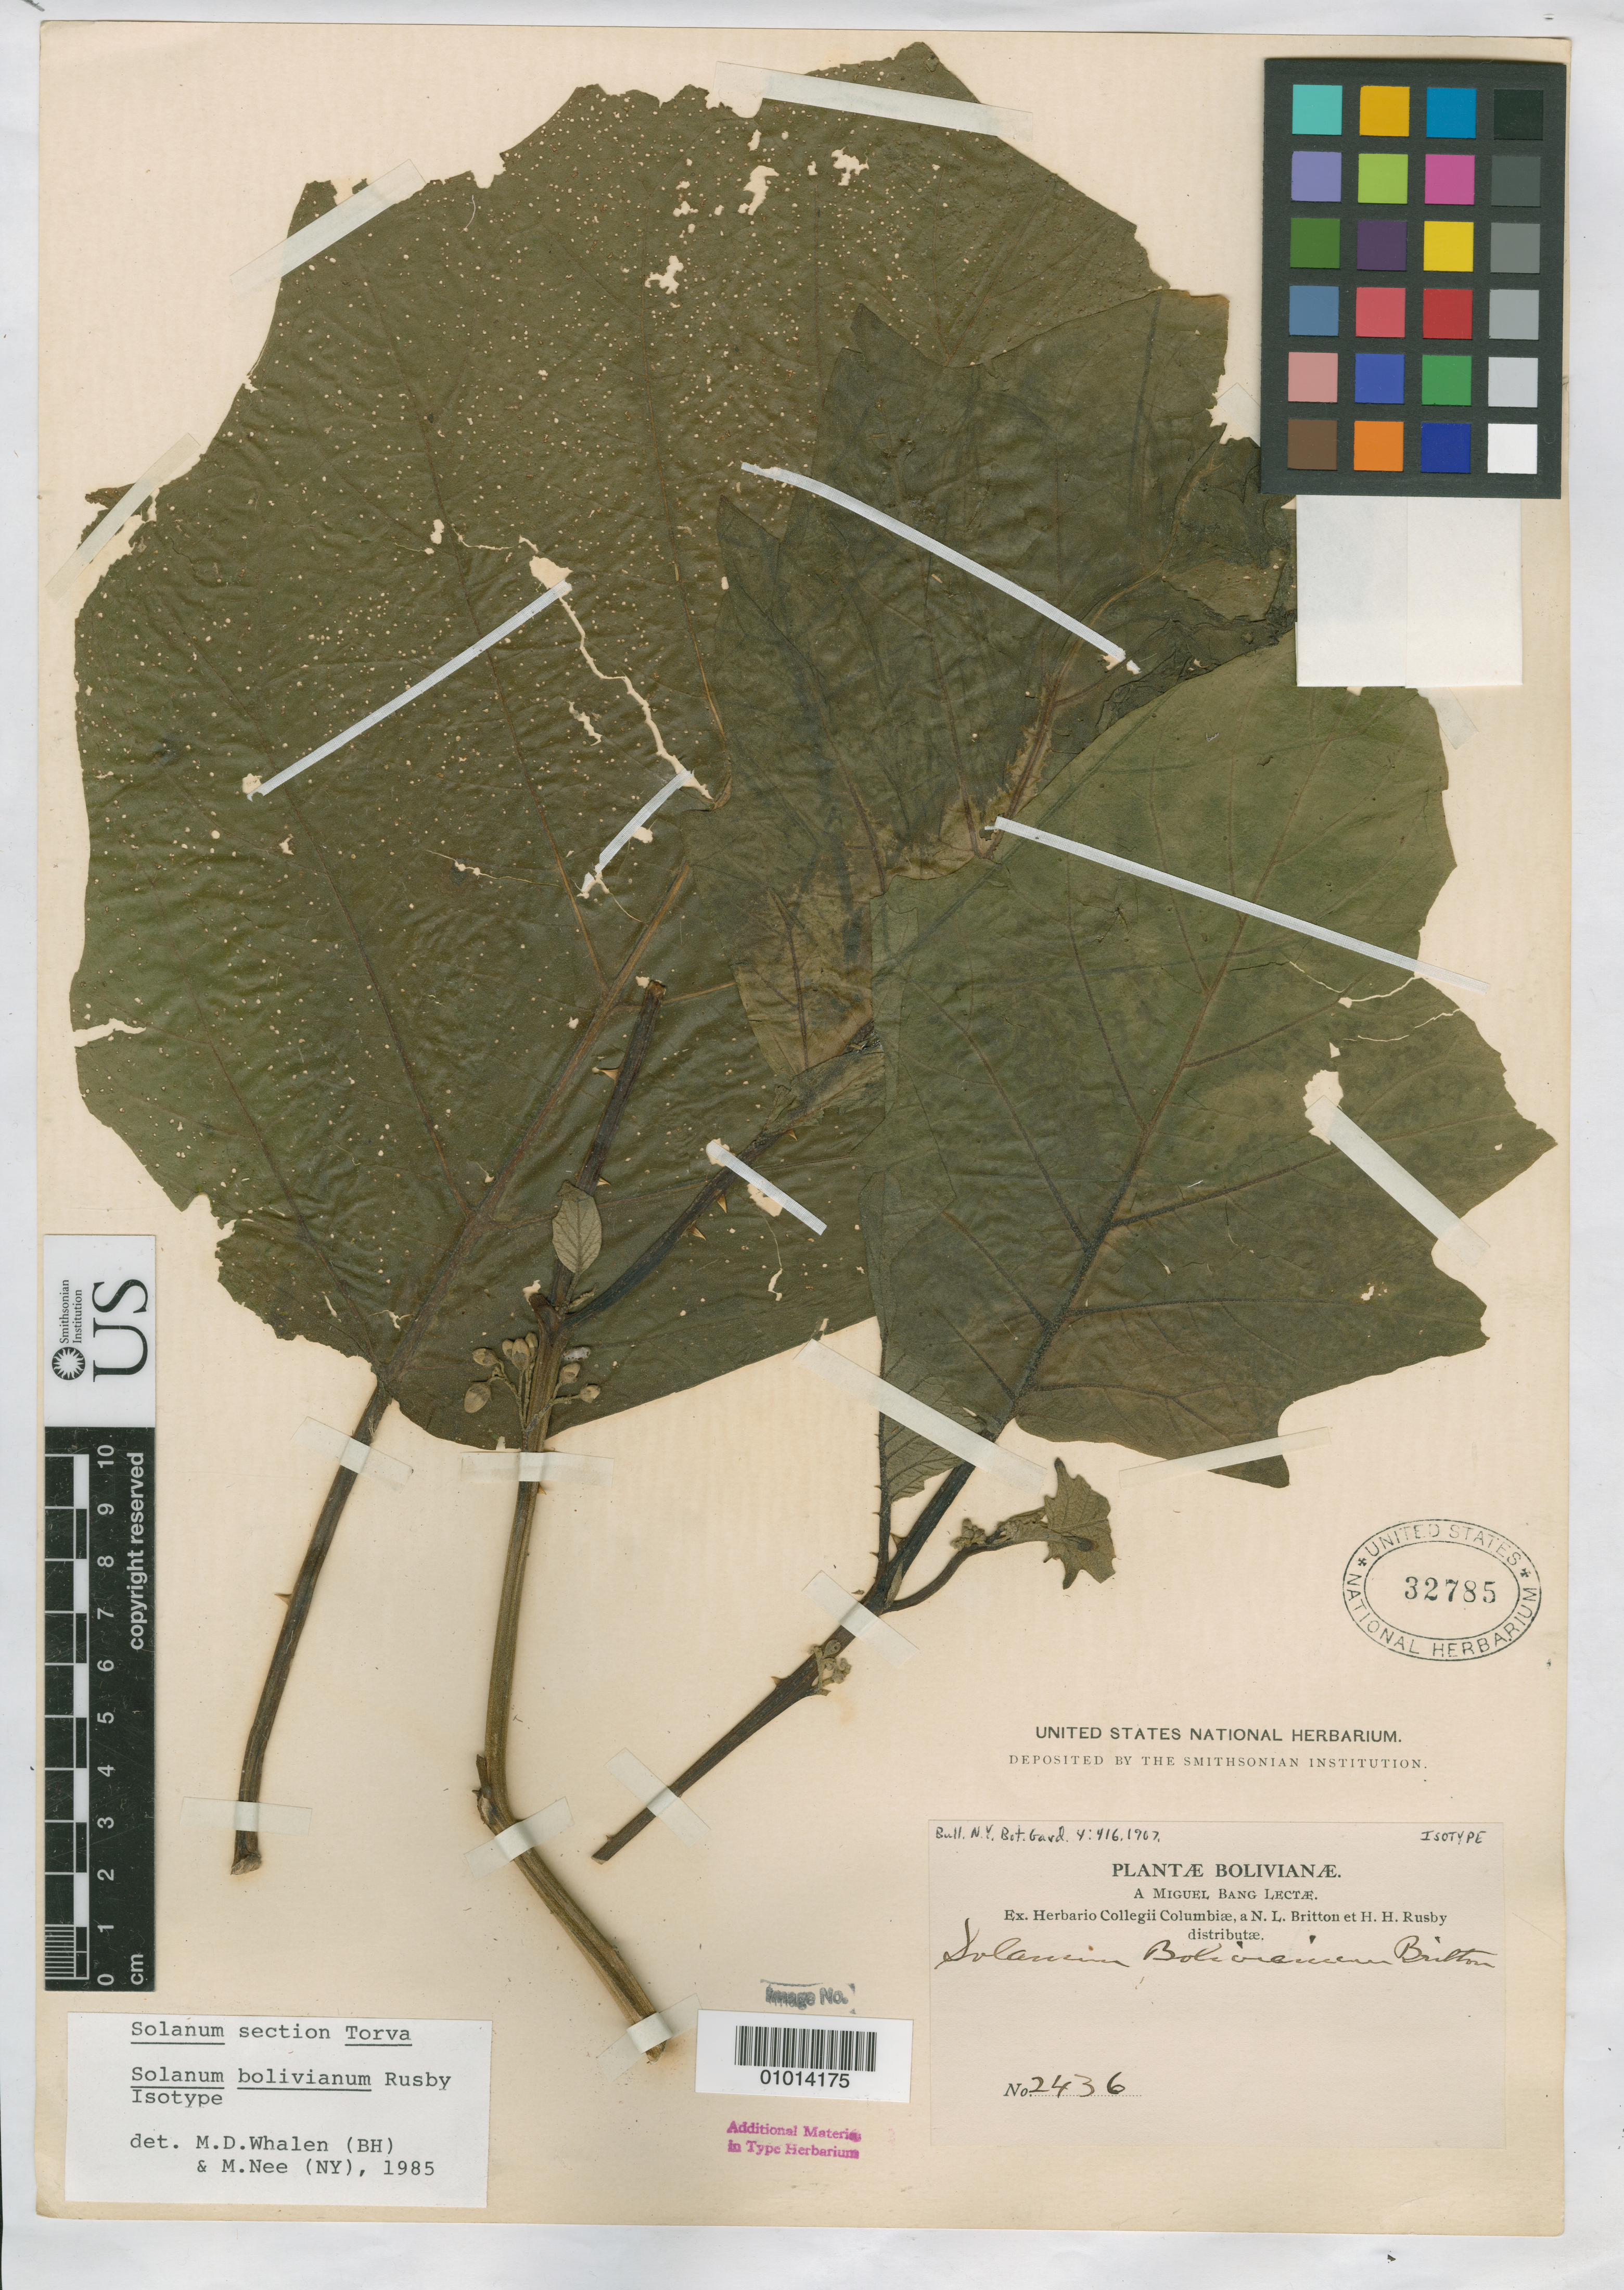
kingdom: Plantae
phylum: Tracheophyta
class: Magnoliopsida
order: Solanales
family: Solanaceae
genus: Solanum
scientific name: Solanum bolivianum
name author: Britton ex Rusby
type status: Isotype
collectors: M. Bang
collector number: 2436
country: Bolivia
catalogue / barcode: US 32785